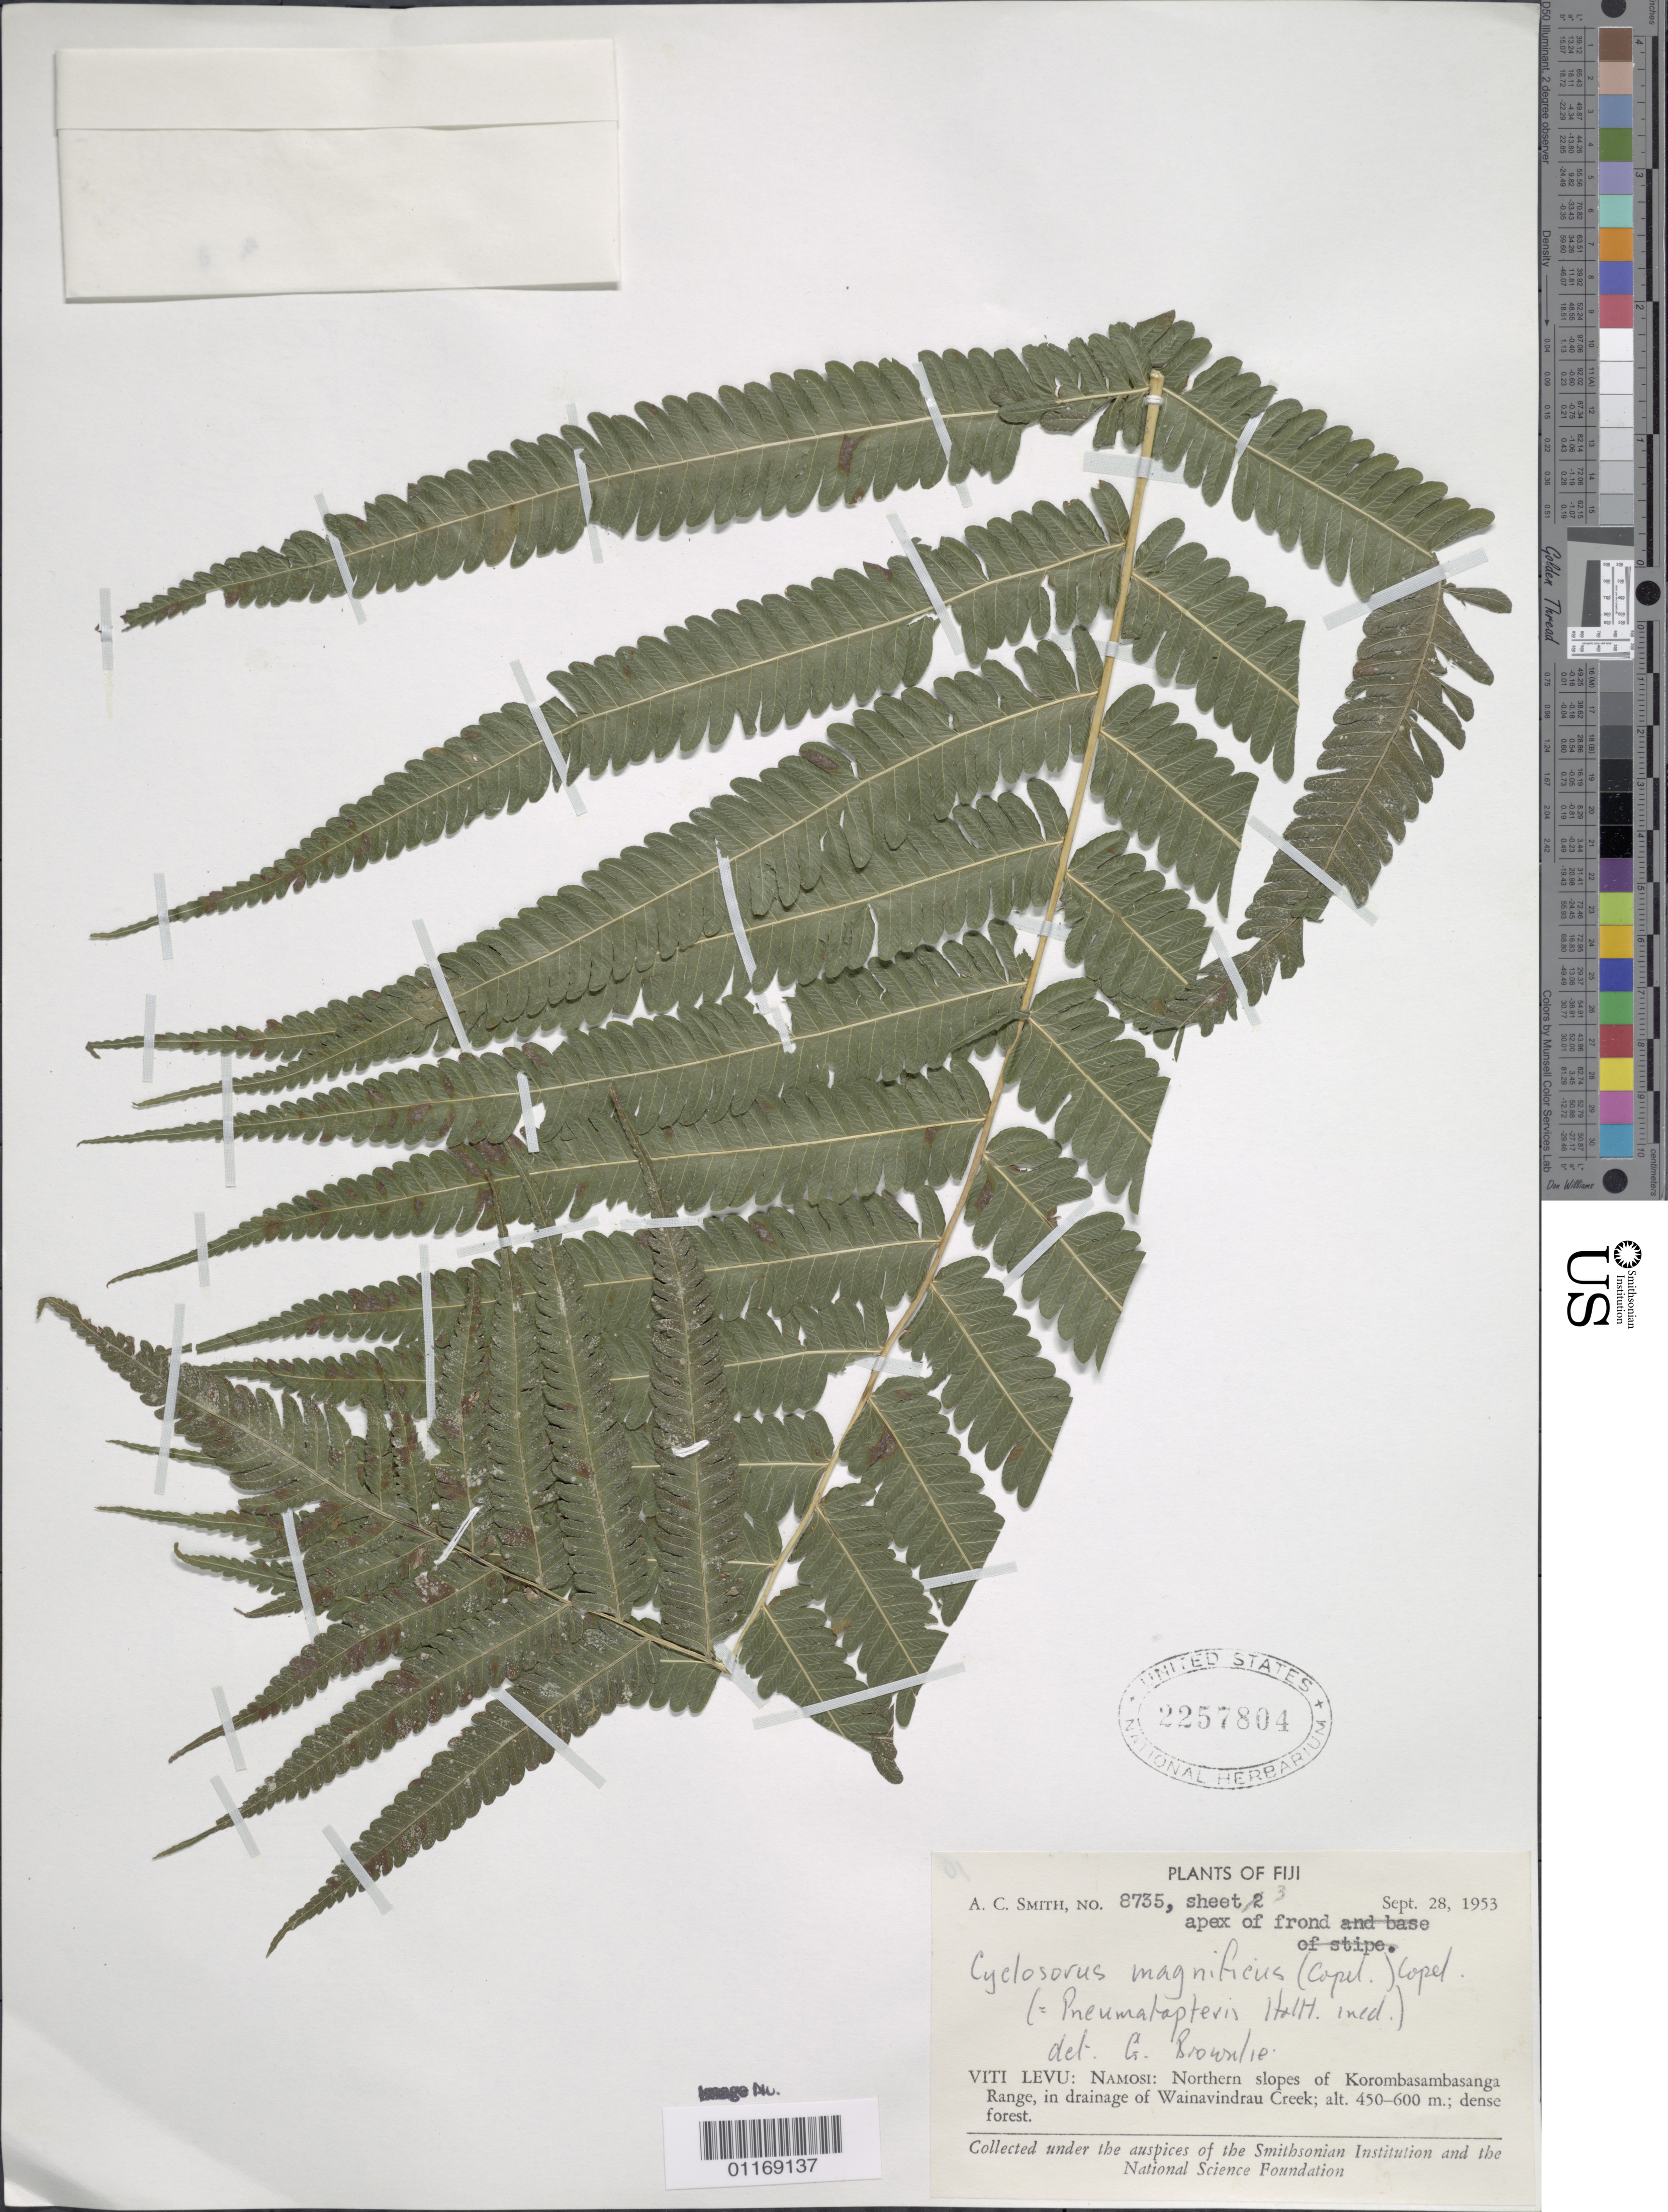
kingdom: Plantae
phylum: Tracheophyta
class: Polypodiopsida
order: Polypodiales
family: Thelypteridaceae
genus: Pneumatopteris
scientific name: Pneumatopteris magnifica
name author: (Copel.) Holttum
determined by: Brownlie, G.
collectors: A. C. Smith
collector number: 8735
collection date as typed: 28 Sep 1953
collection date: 1953-09-28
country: Fiji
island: Viti Levu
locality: Namosi, northern slopes of korombasambasanga range, in drainage of wainavindrau creek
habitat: Dense forest.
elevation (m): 450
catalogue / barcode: US 2257804